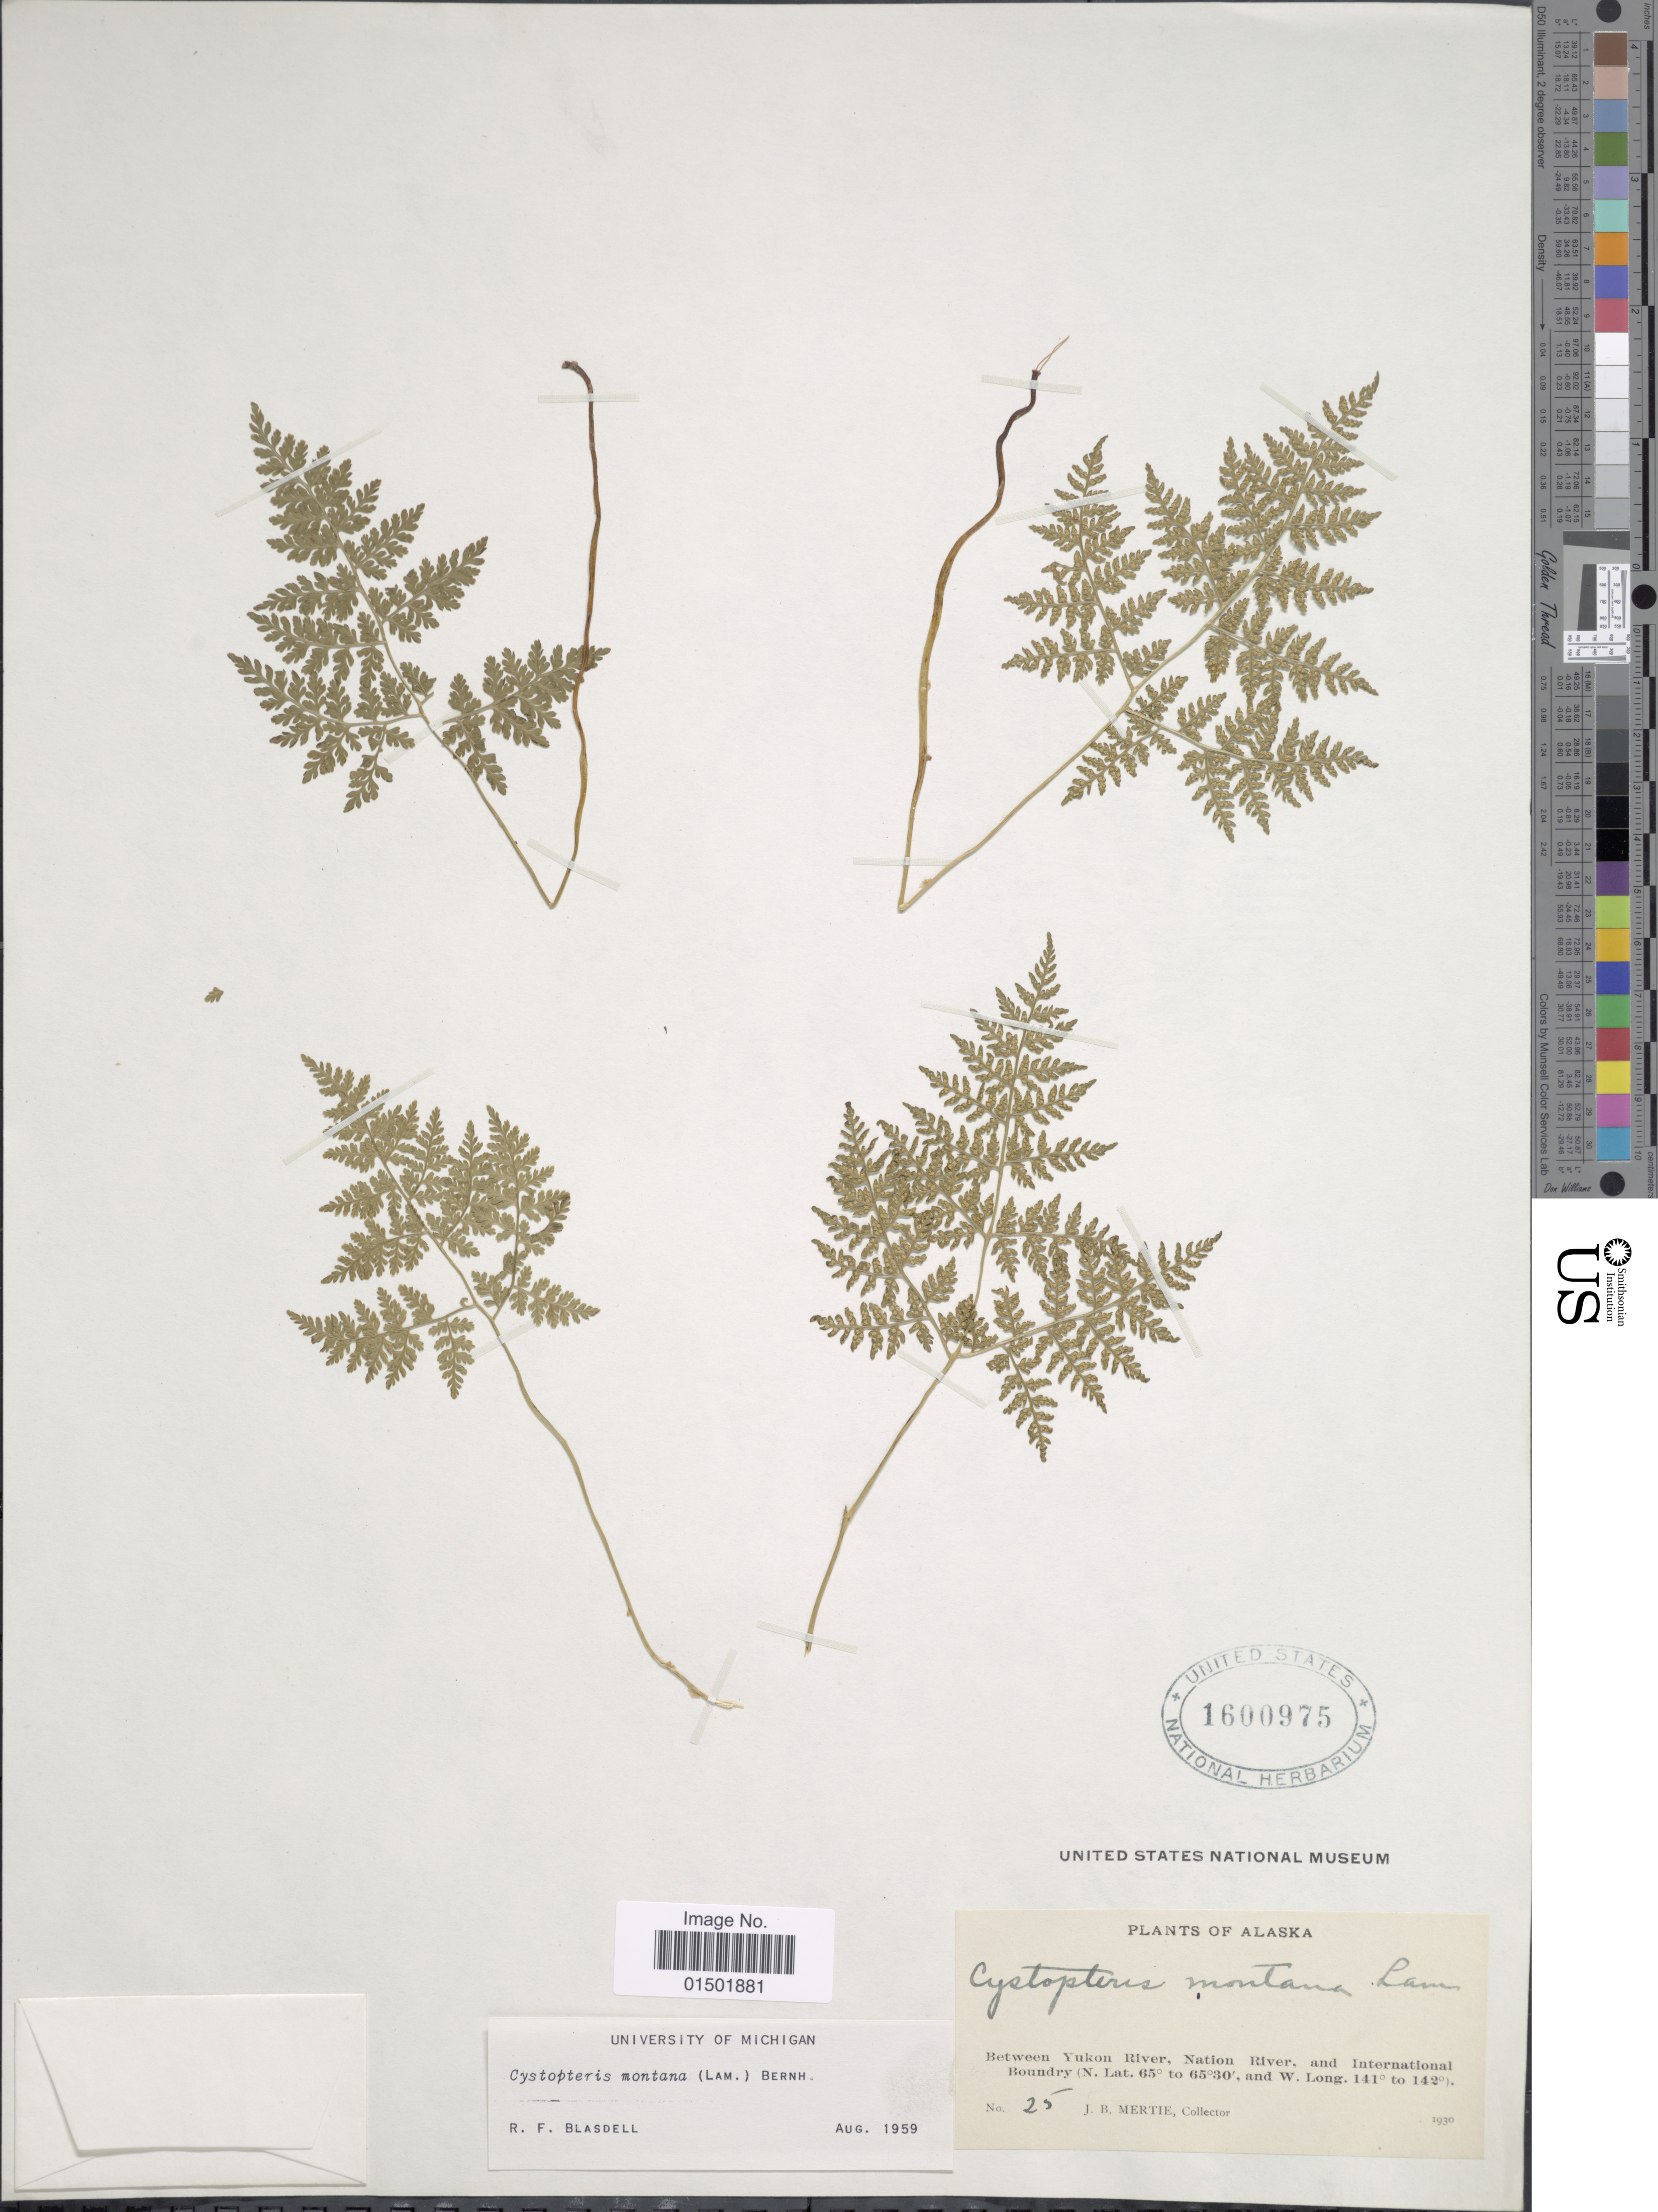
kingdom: Plantae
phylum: Tracheophyta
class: Polypodiopsida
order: Polypodiales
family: Cystopteridaceae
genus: Cystopteris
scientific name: Cystopteris montana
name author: (Lam.) Desv.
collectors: J. Mertie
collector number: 25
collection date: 1930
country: United States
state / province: Alaska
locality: Between Yukon River, Nation River, and international Boundary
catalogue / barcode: US 1600975